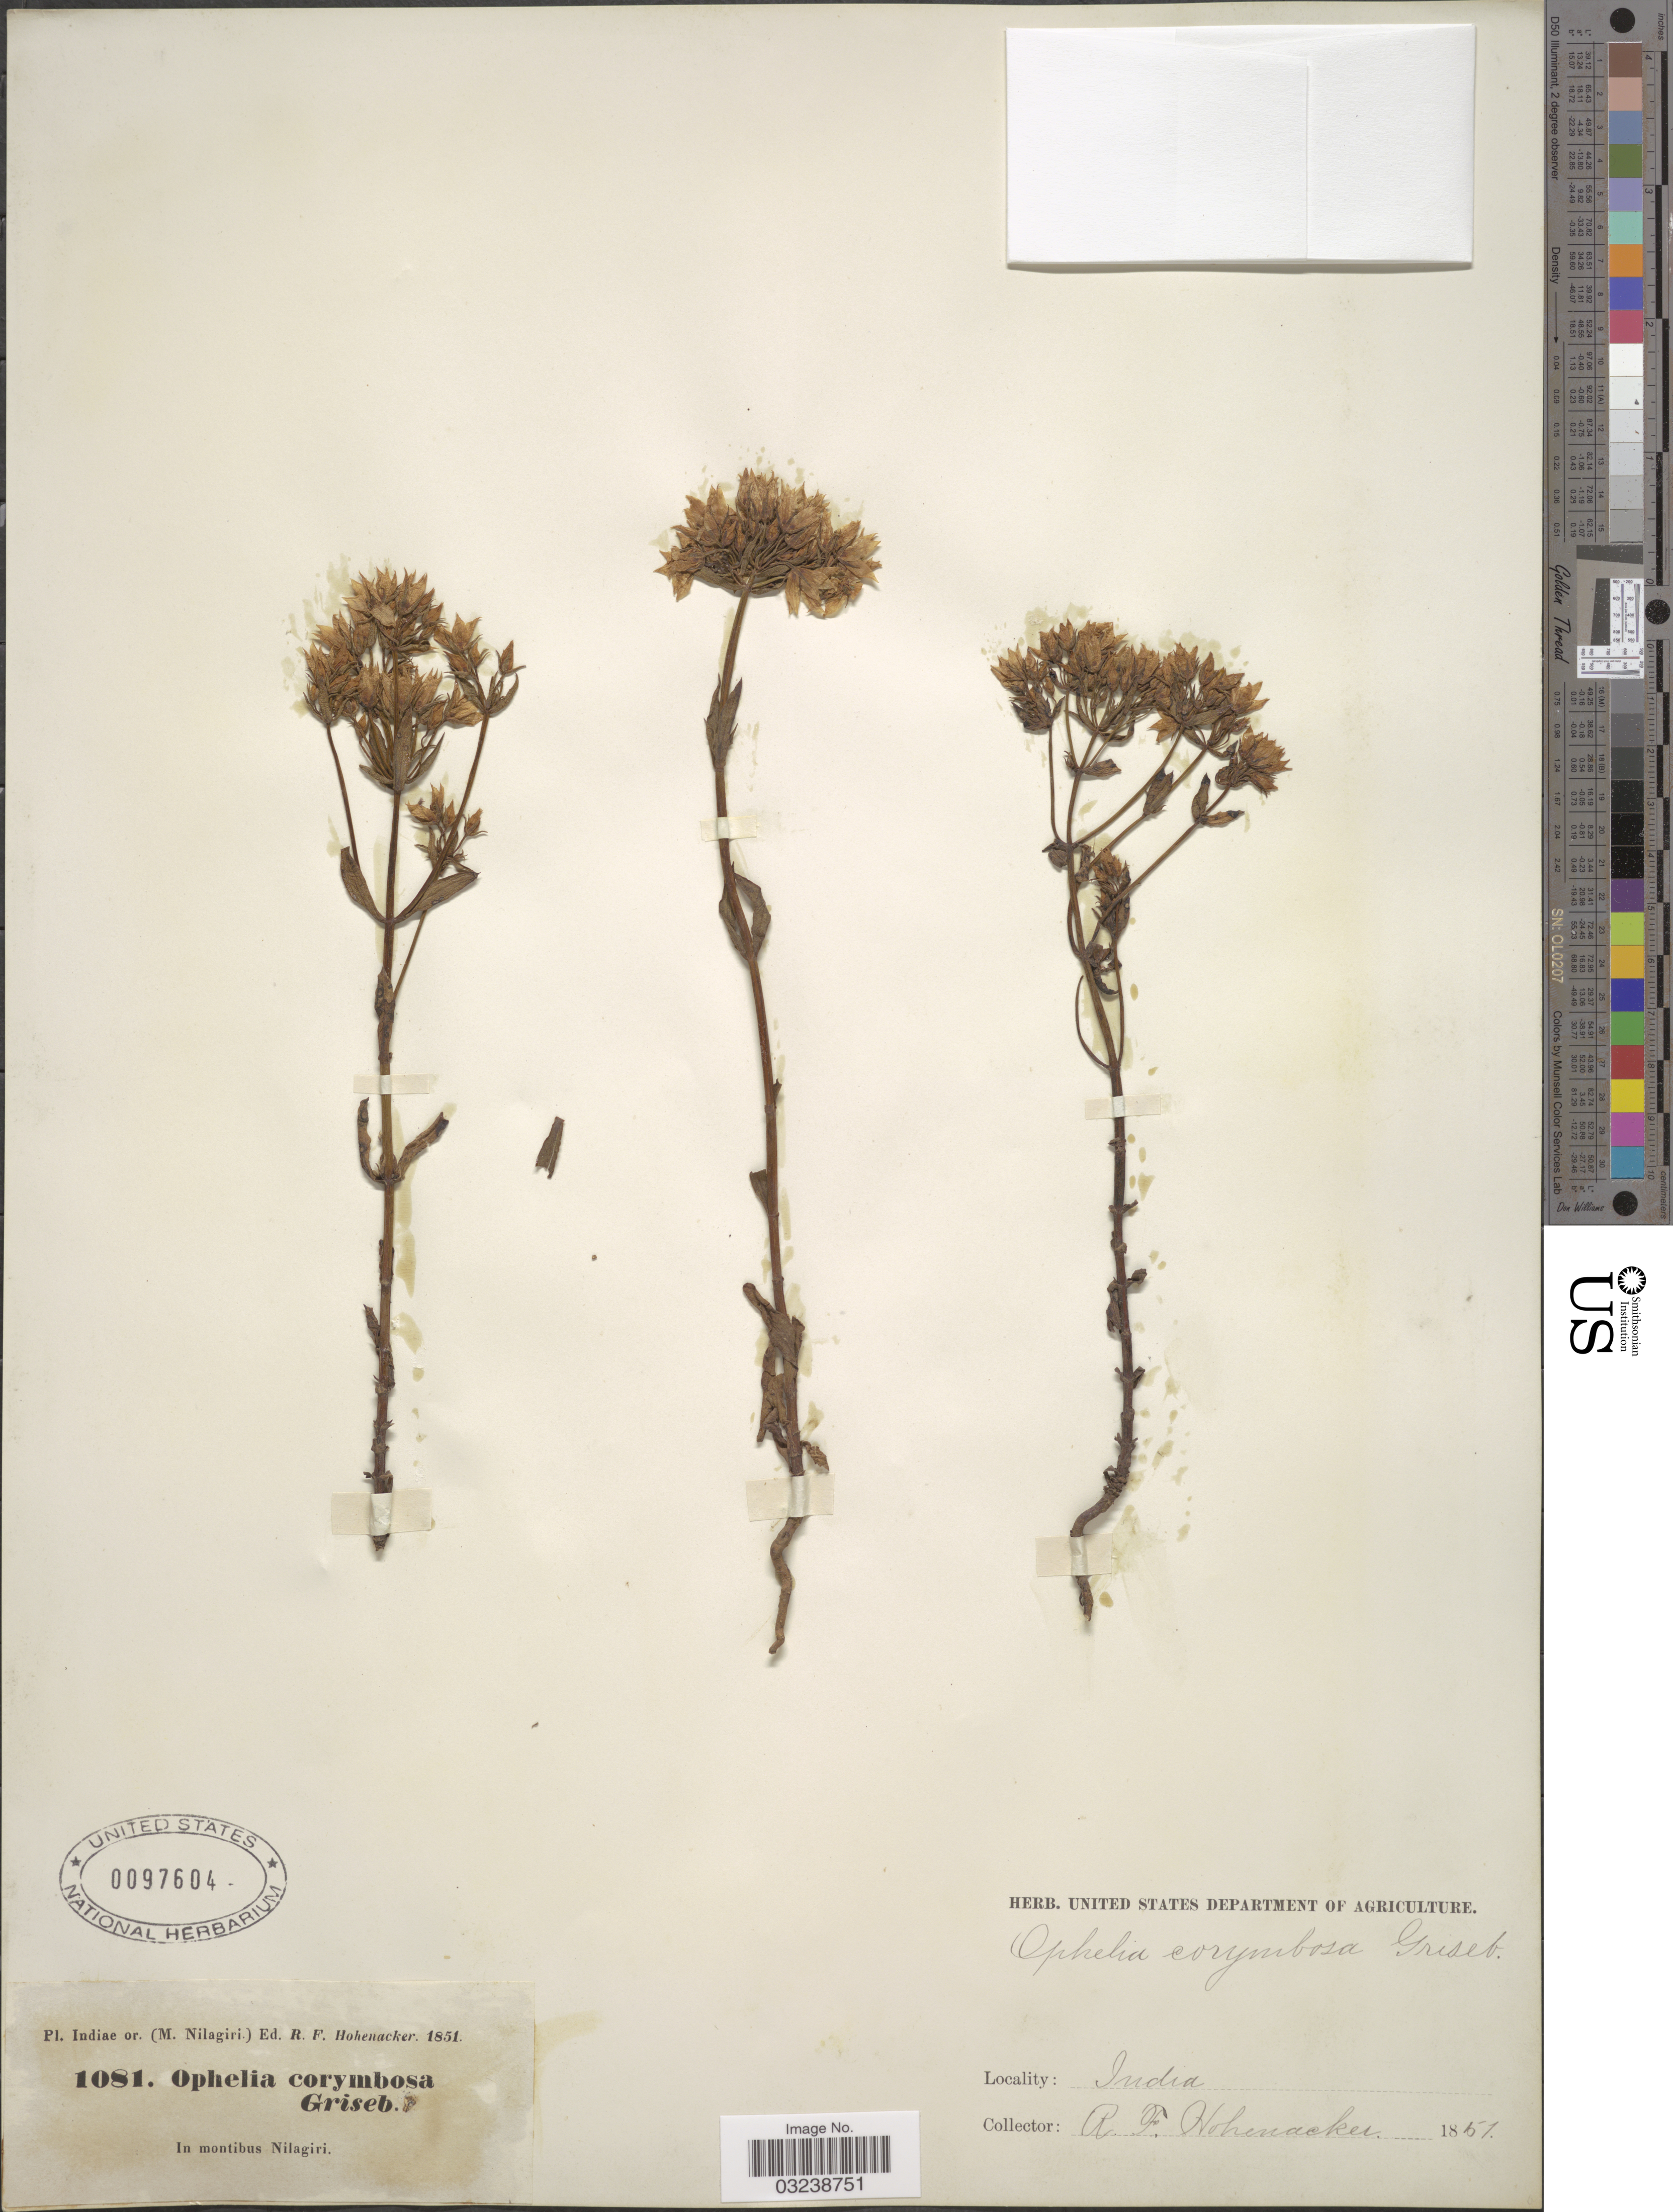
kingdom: Plantae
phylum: Tracheophyta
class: Magnoliopsida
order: Gentianales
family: Gentianaceae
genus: Swertia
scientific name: Swertia corymbosa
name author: Wight ex Griseb.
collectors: R. F. Hohenacker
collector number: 1081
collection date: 1851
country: India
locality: Indiae or. (M. Nilagiri). In montibus Nilagiri.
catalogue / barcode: US 97604